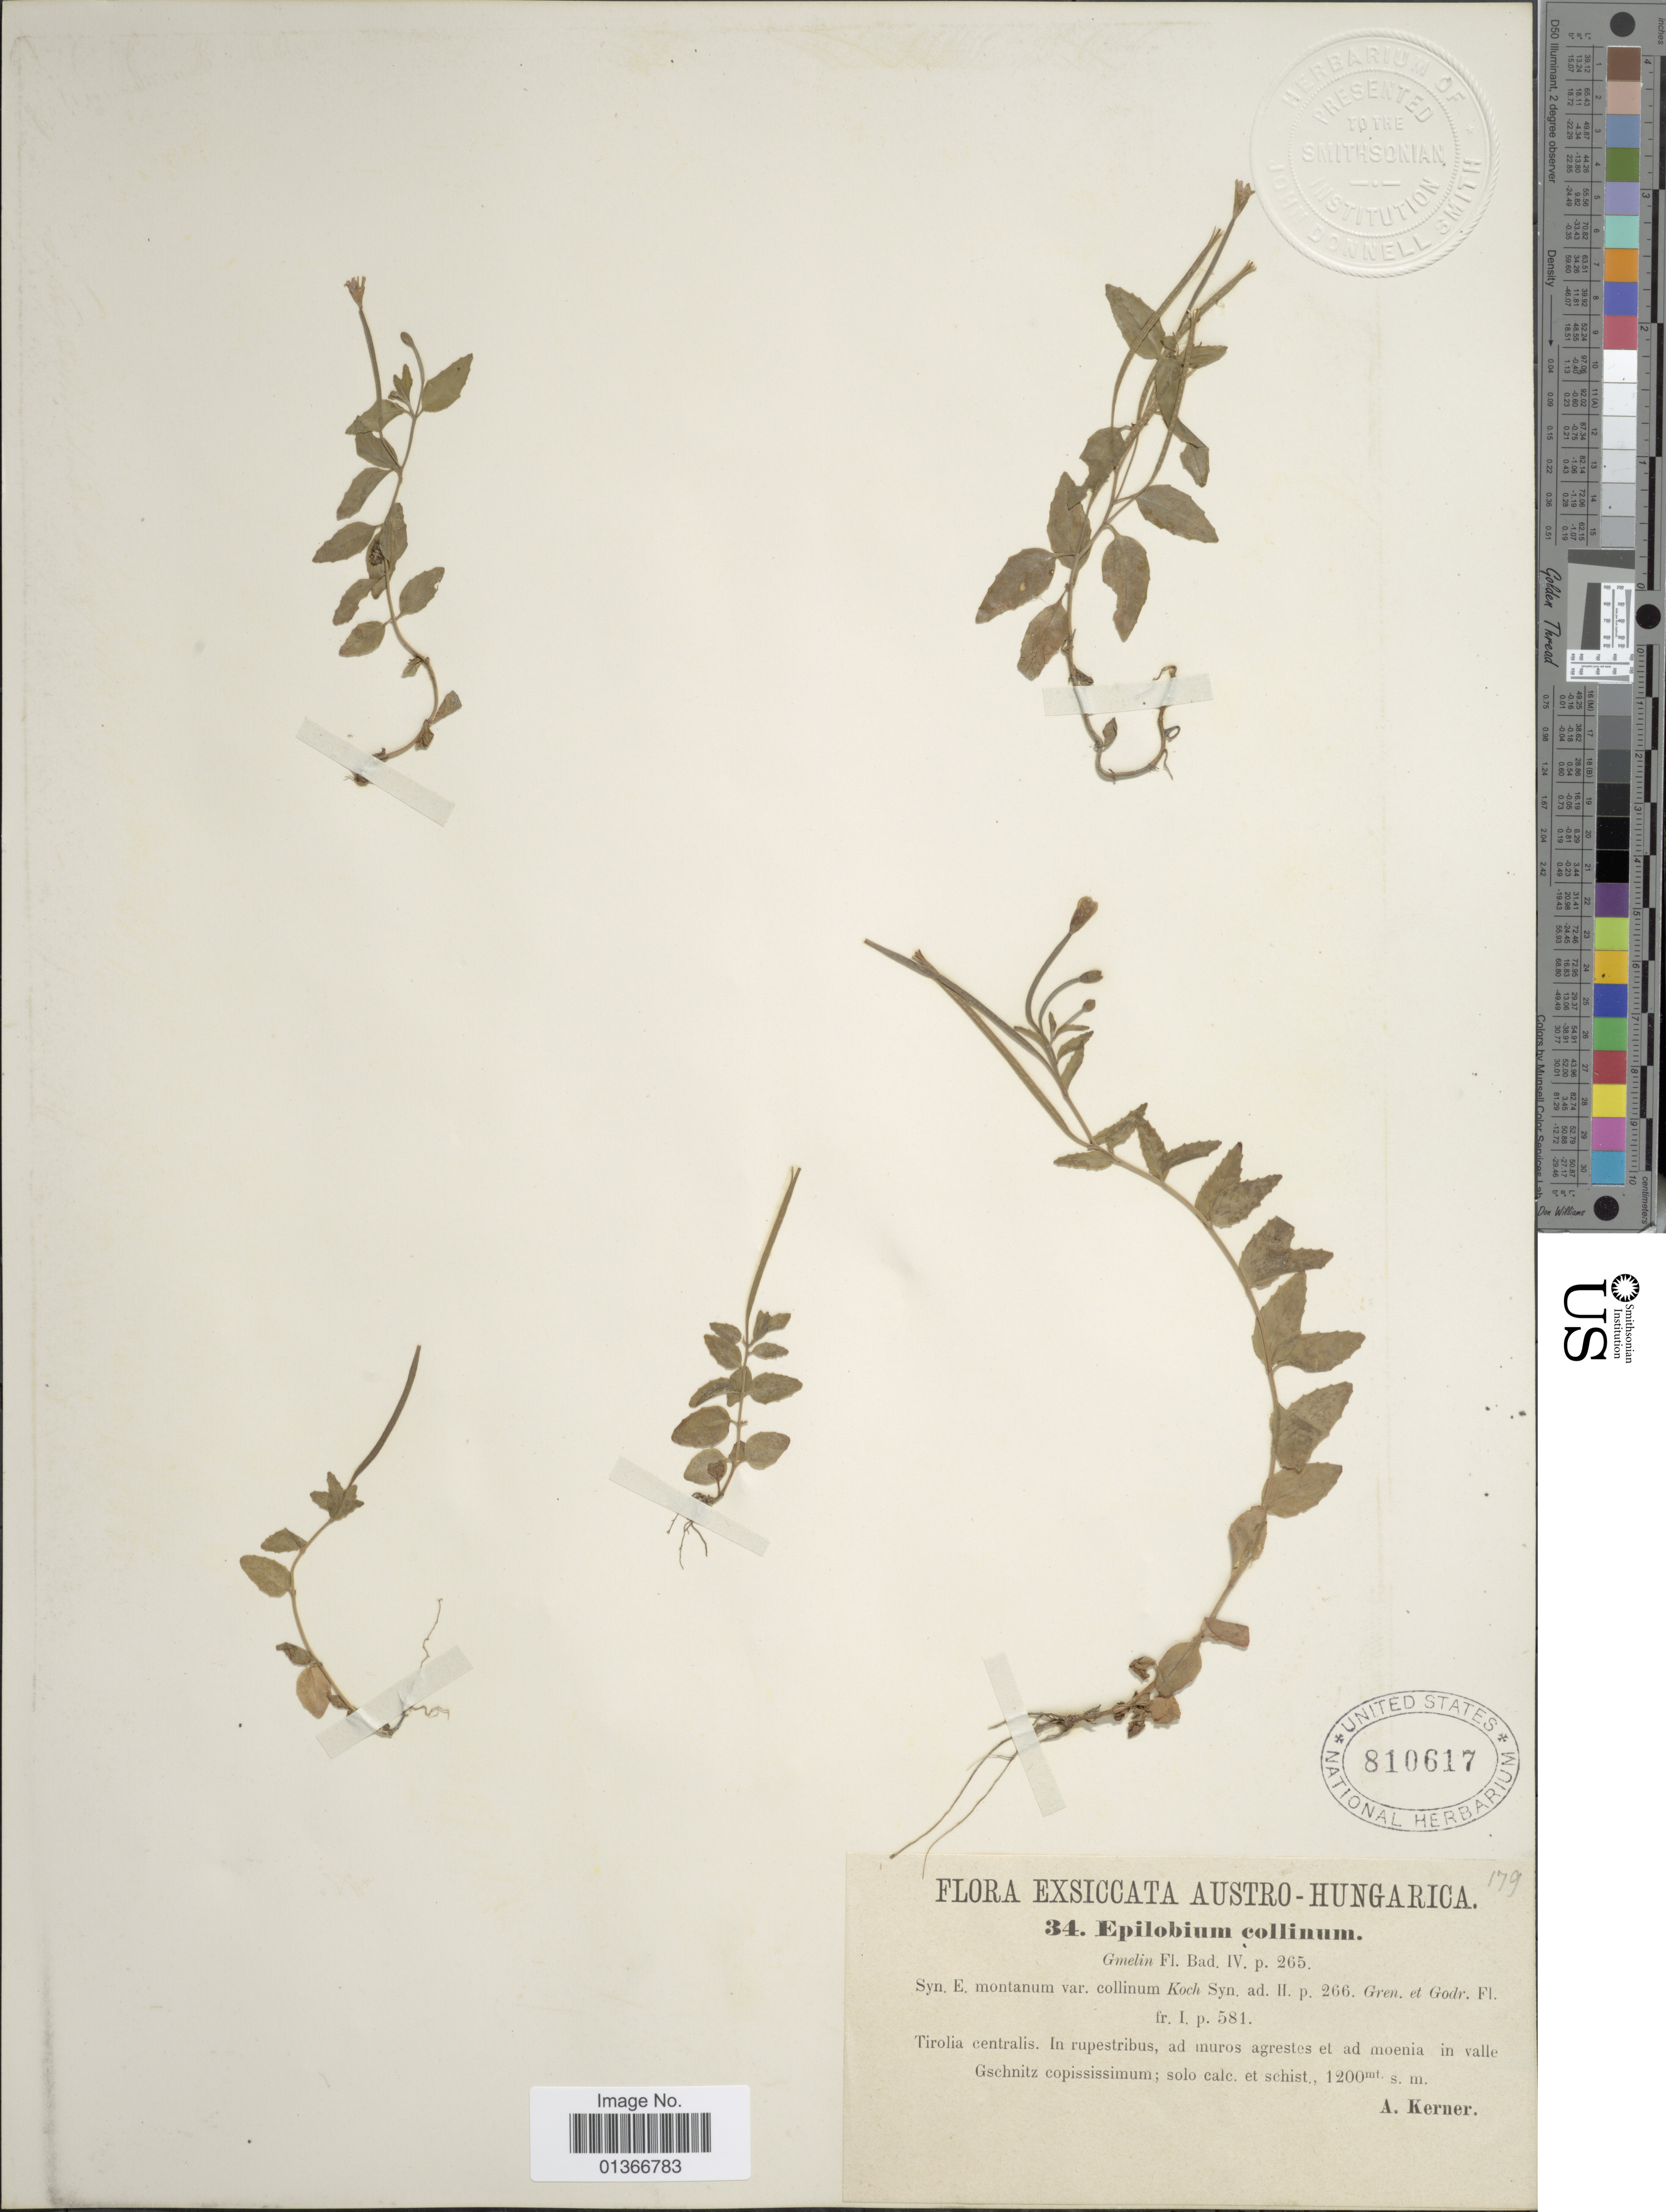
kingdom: Plantae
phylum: Tracheophyta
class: Magnoliopsida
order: Myrtales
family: Onagraceae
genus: Epilobium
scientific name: Epilobium collinum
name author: C.C. Gmel.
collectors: A. Kerner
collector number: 34/179 *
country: Austria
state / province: Tirol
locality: In rupestribus, ad muros agrestes et ad moenia in valle Gschnitz copississimum; solo calc. et schist.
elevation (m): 1200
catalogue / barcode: US 810617